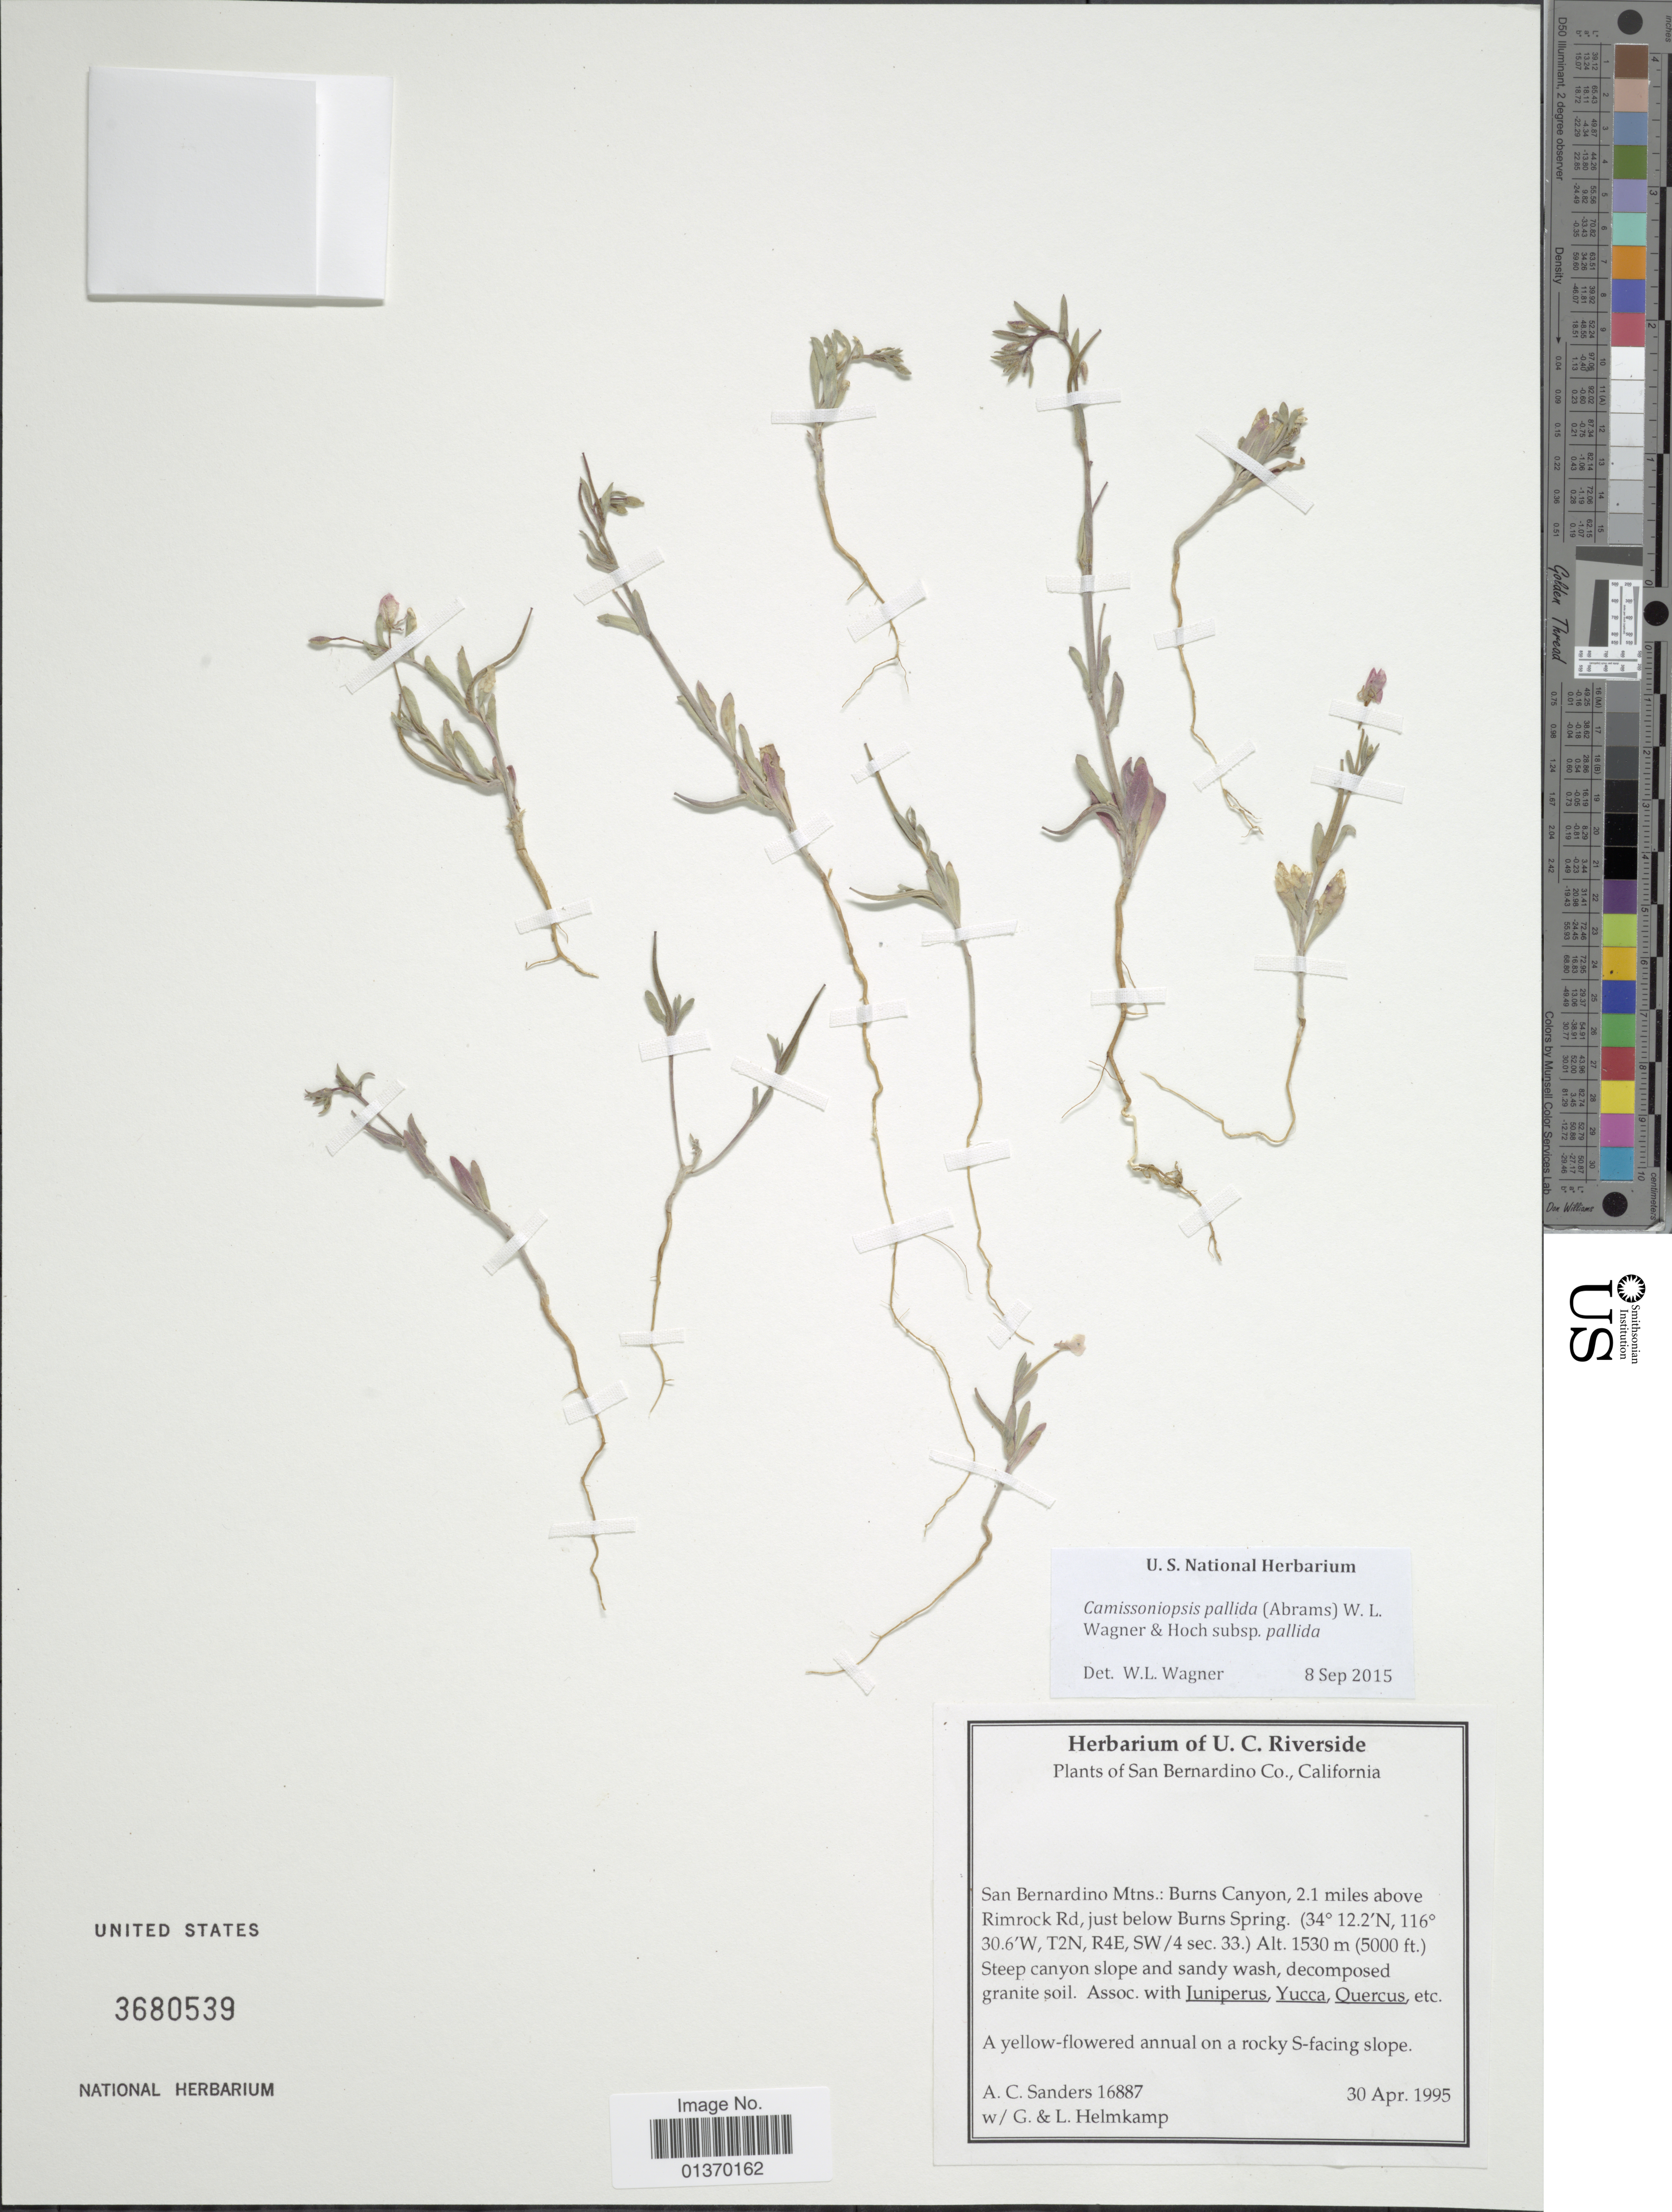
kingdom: Plantae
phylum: Tracheophyta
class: Magnoliopsida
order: Myrtales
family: Onagraceae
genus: Camissoniopsis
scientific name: Camissoniopsis pallida subsp. pallida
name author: (Abrams) W.L. Wagner & Hoch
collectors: A. Sanders, G. Helmkamp & L. Helmkamp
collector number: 16887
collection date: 1995-04-30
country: United States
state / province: California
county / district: San Bernardino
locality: San Bernardino Co., San Bernardino Mtns.: Burns Canyon, 2.1 miles above Rimrock Rd, just below Burns Spring (T2N, R4E, SW/4 sec. 33)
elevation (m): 1530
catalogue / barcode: US 3680539